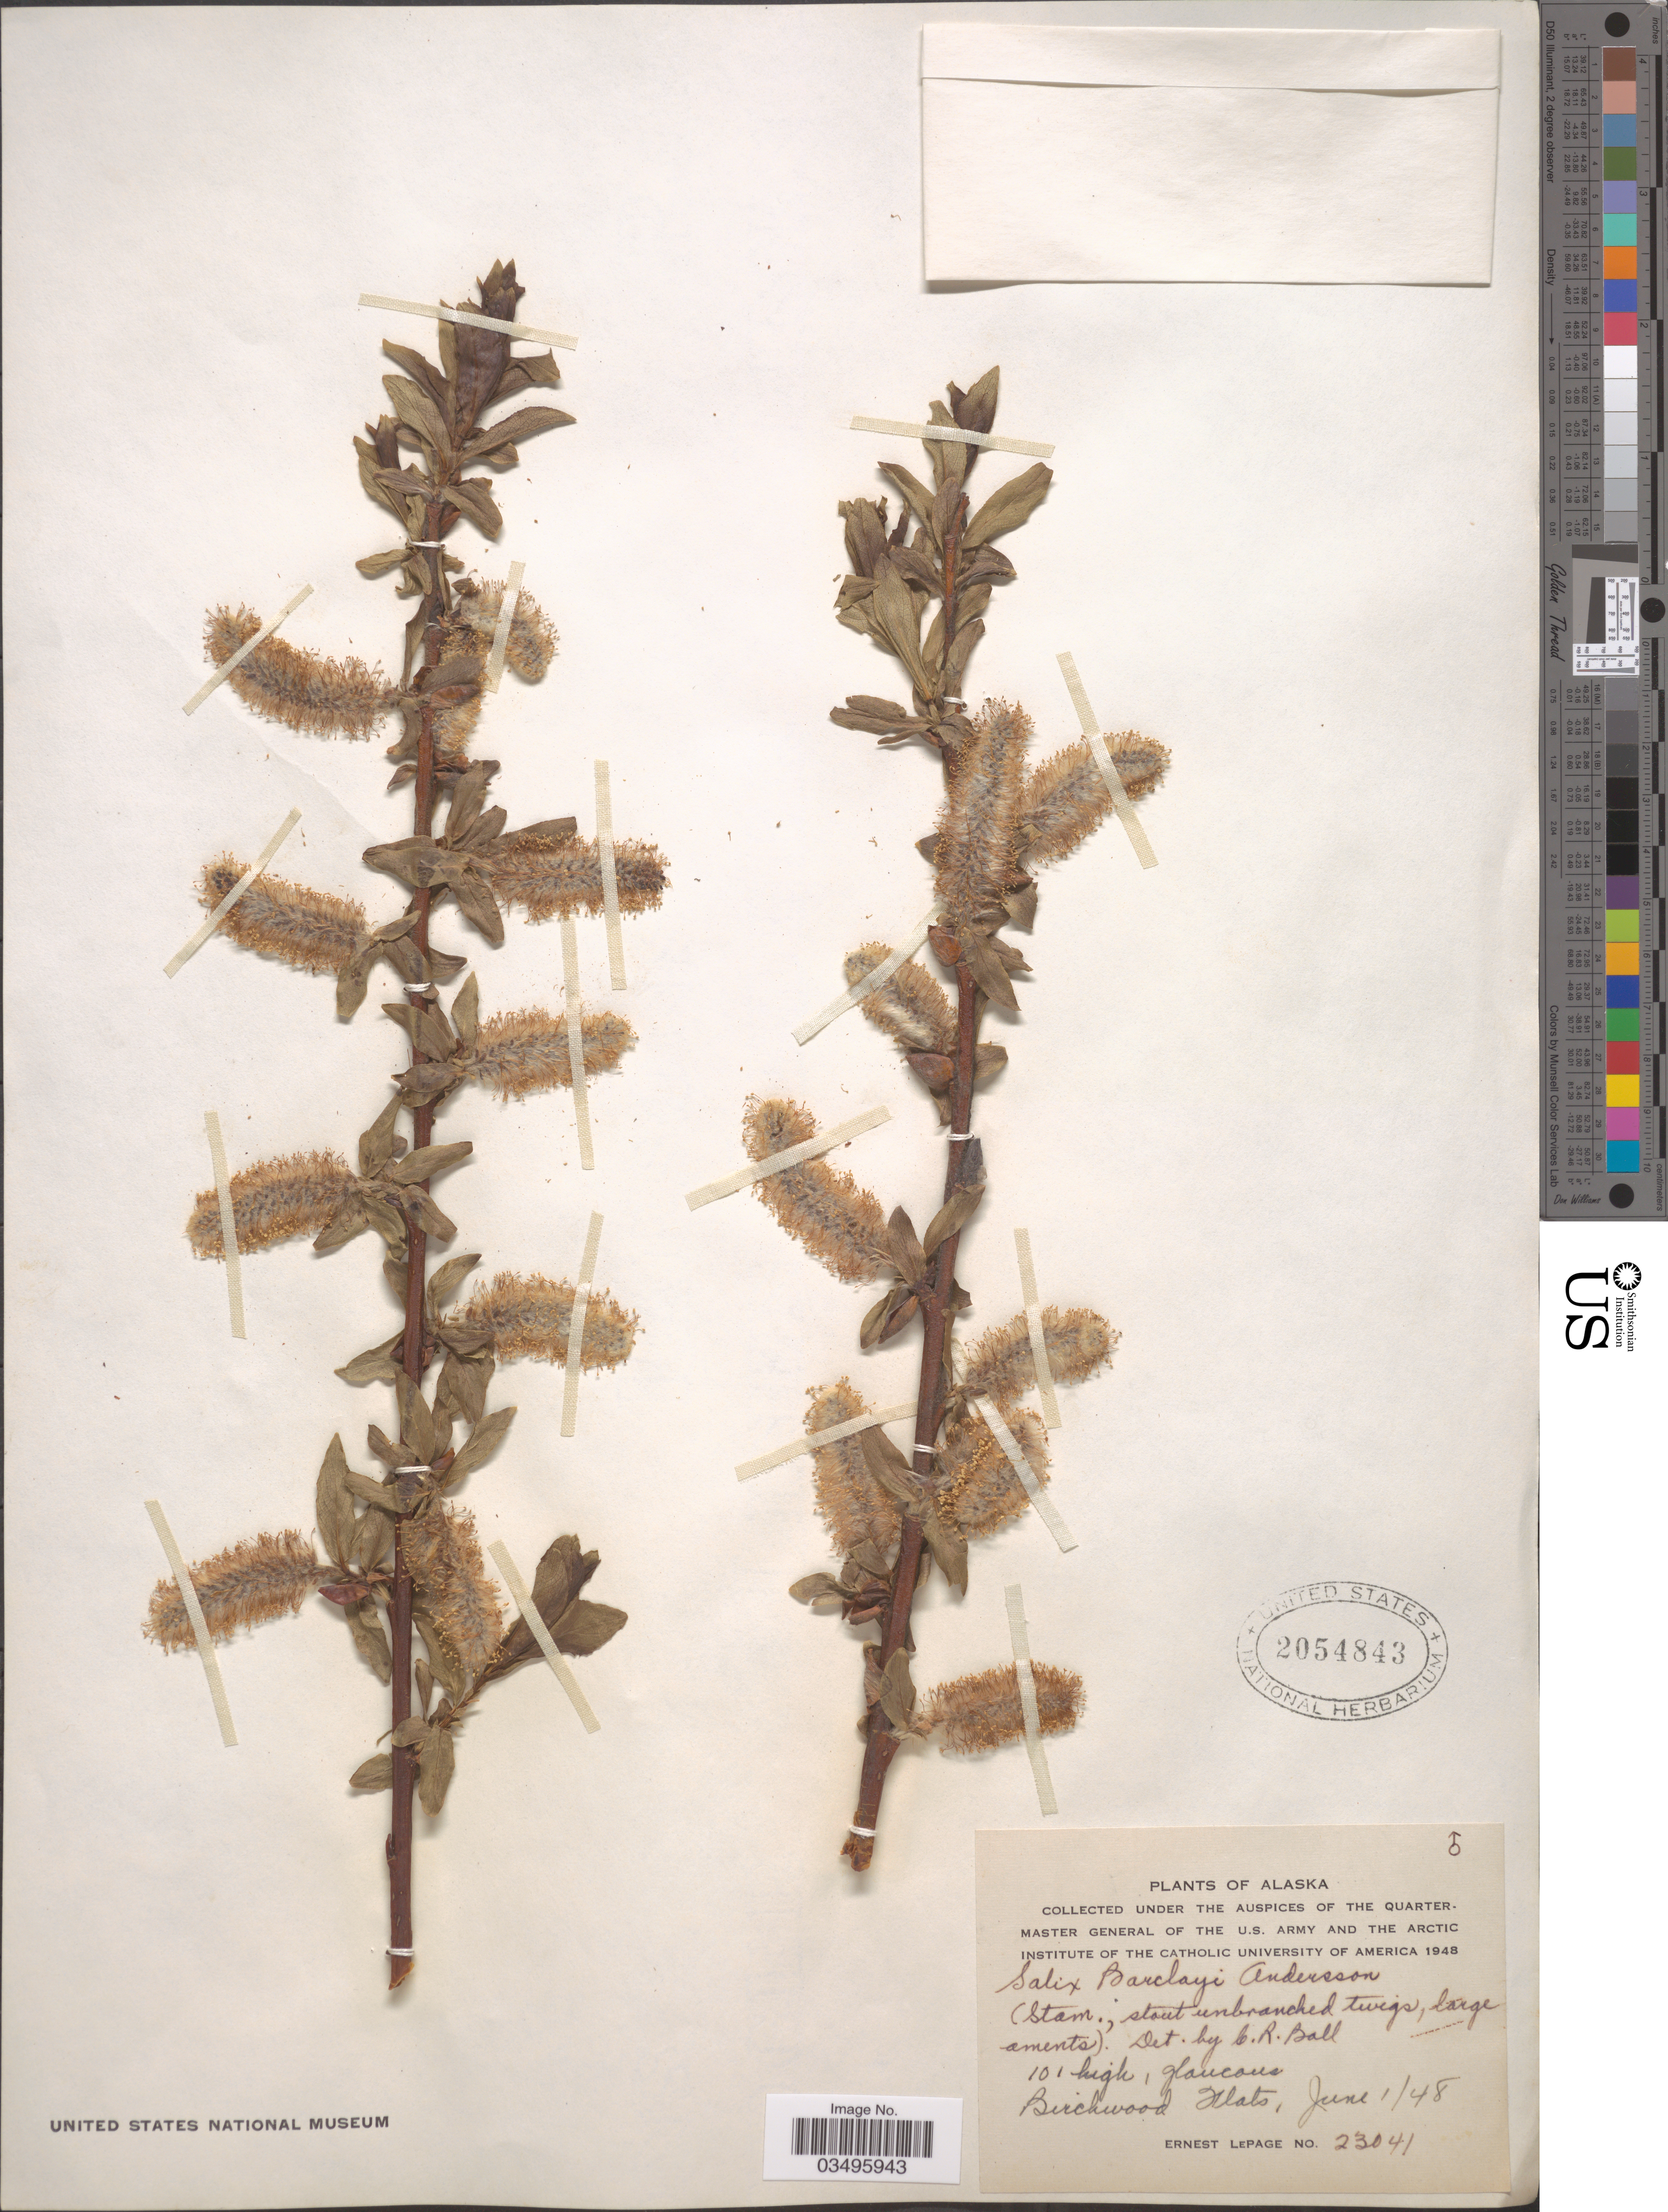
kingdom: Plantae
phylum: Tracheophyta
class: Magnoliopsida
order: Malpighiales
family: Salicaceae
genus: Salix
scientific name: Salix barclayi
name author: Andersson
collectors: E. Lepage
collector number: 23041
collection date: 1948-06-01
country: United States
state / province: Alaska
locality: Birchwood Flats.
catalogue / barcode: US 2054843